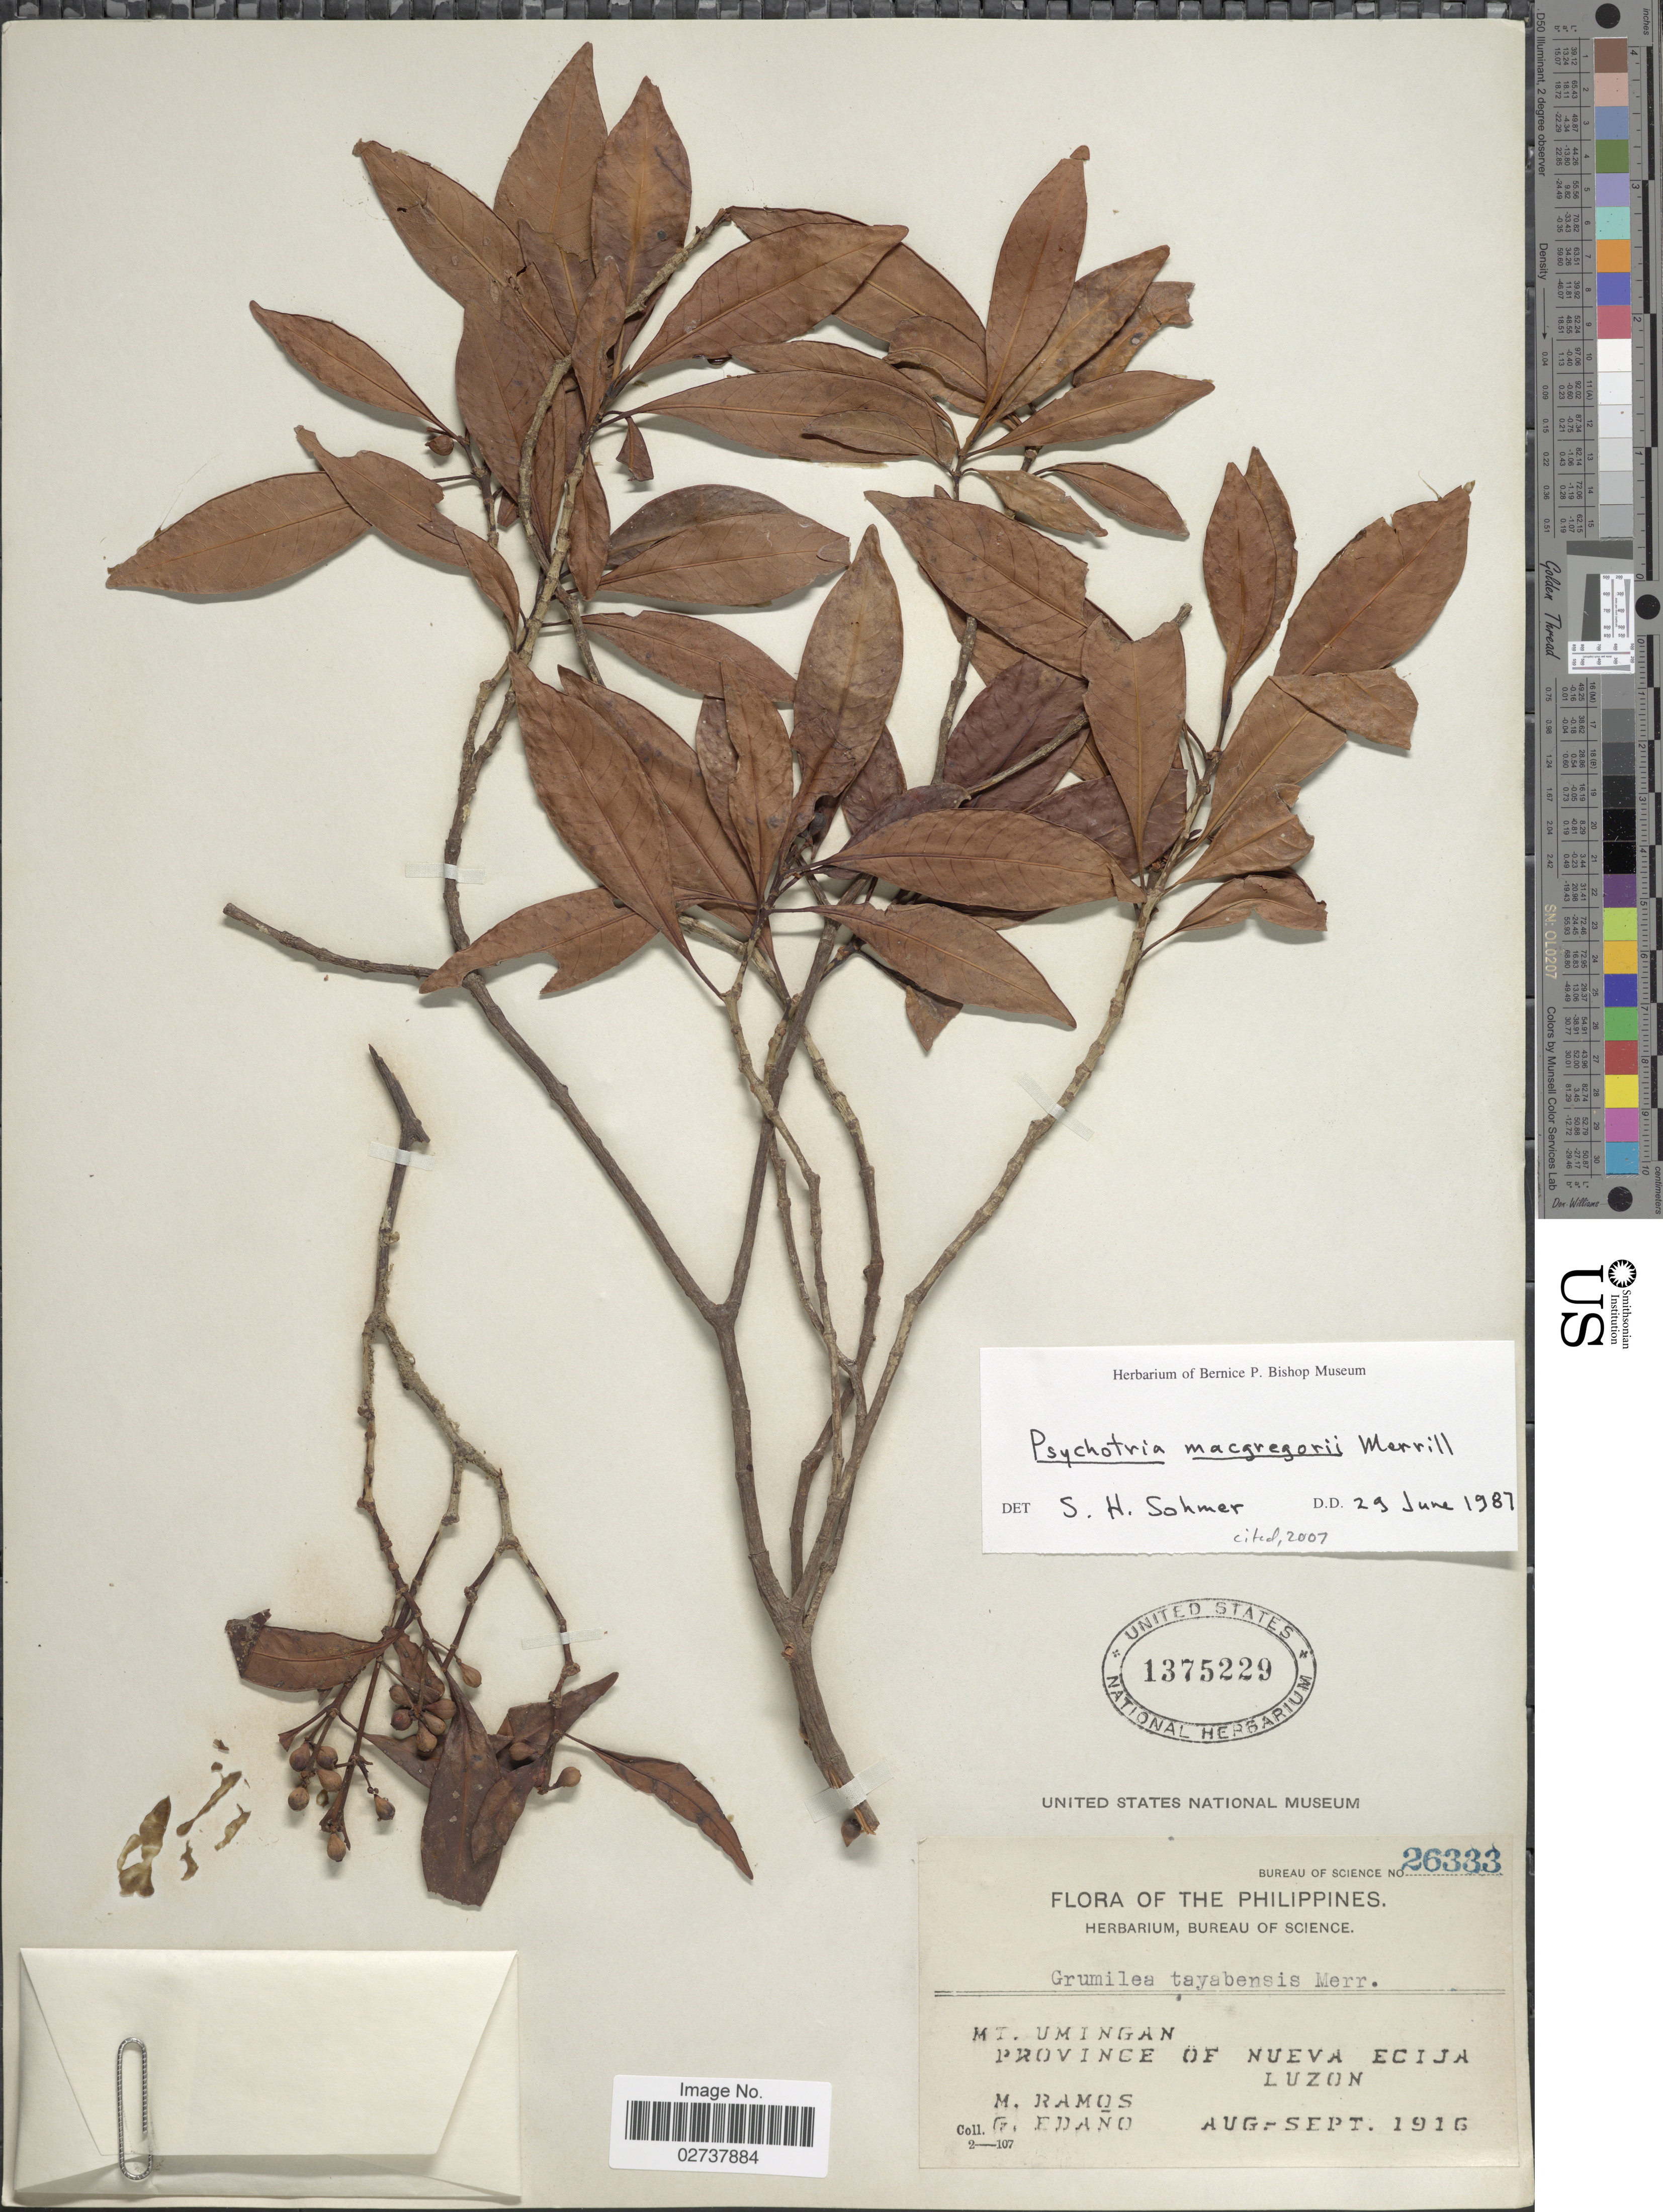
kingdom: Plantae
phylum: Tracheophyta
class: Magnoliopsida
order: Gentianales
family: Rubiaceae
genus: Psychotria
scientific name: Psychotria macgregorii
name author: Merr.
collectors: M. Ramos & G. Edaño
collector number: Bureau of Science 26333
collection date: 1916-08/1916-09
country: Philippines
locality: My. Umingan, Province of Nueva Ecija Luzon.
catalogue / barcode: US 1375229